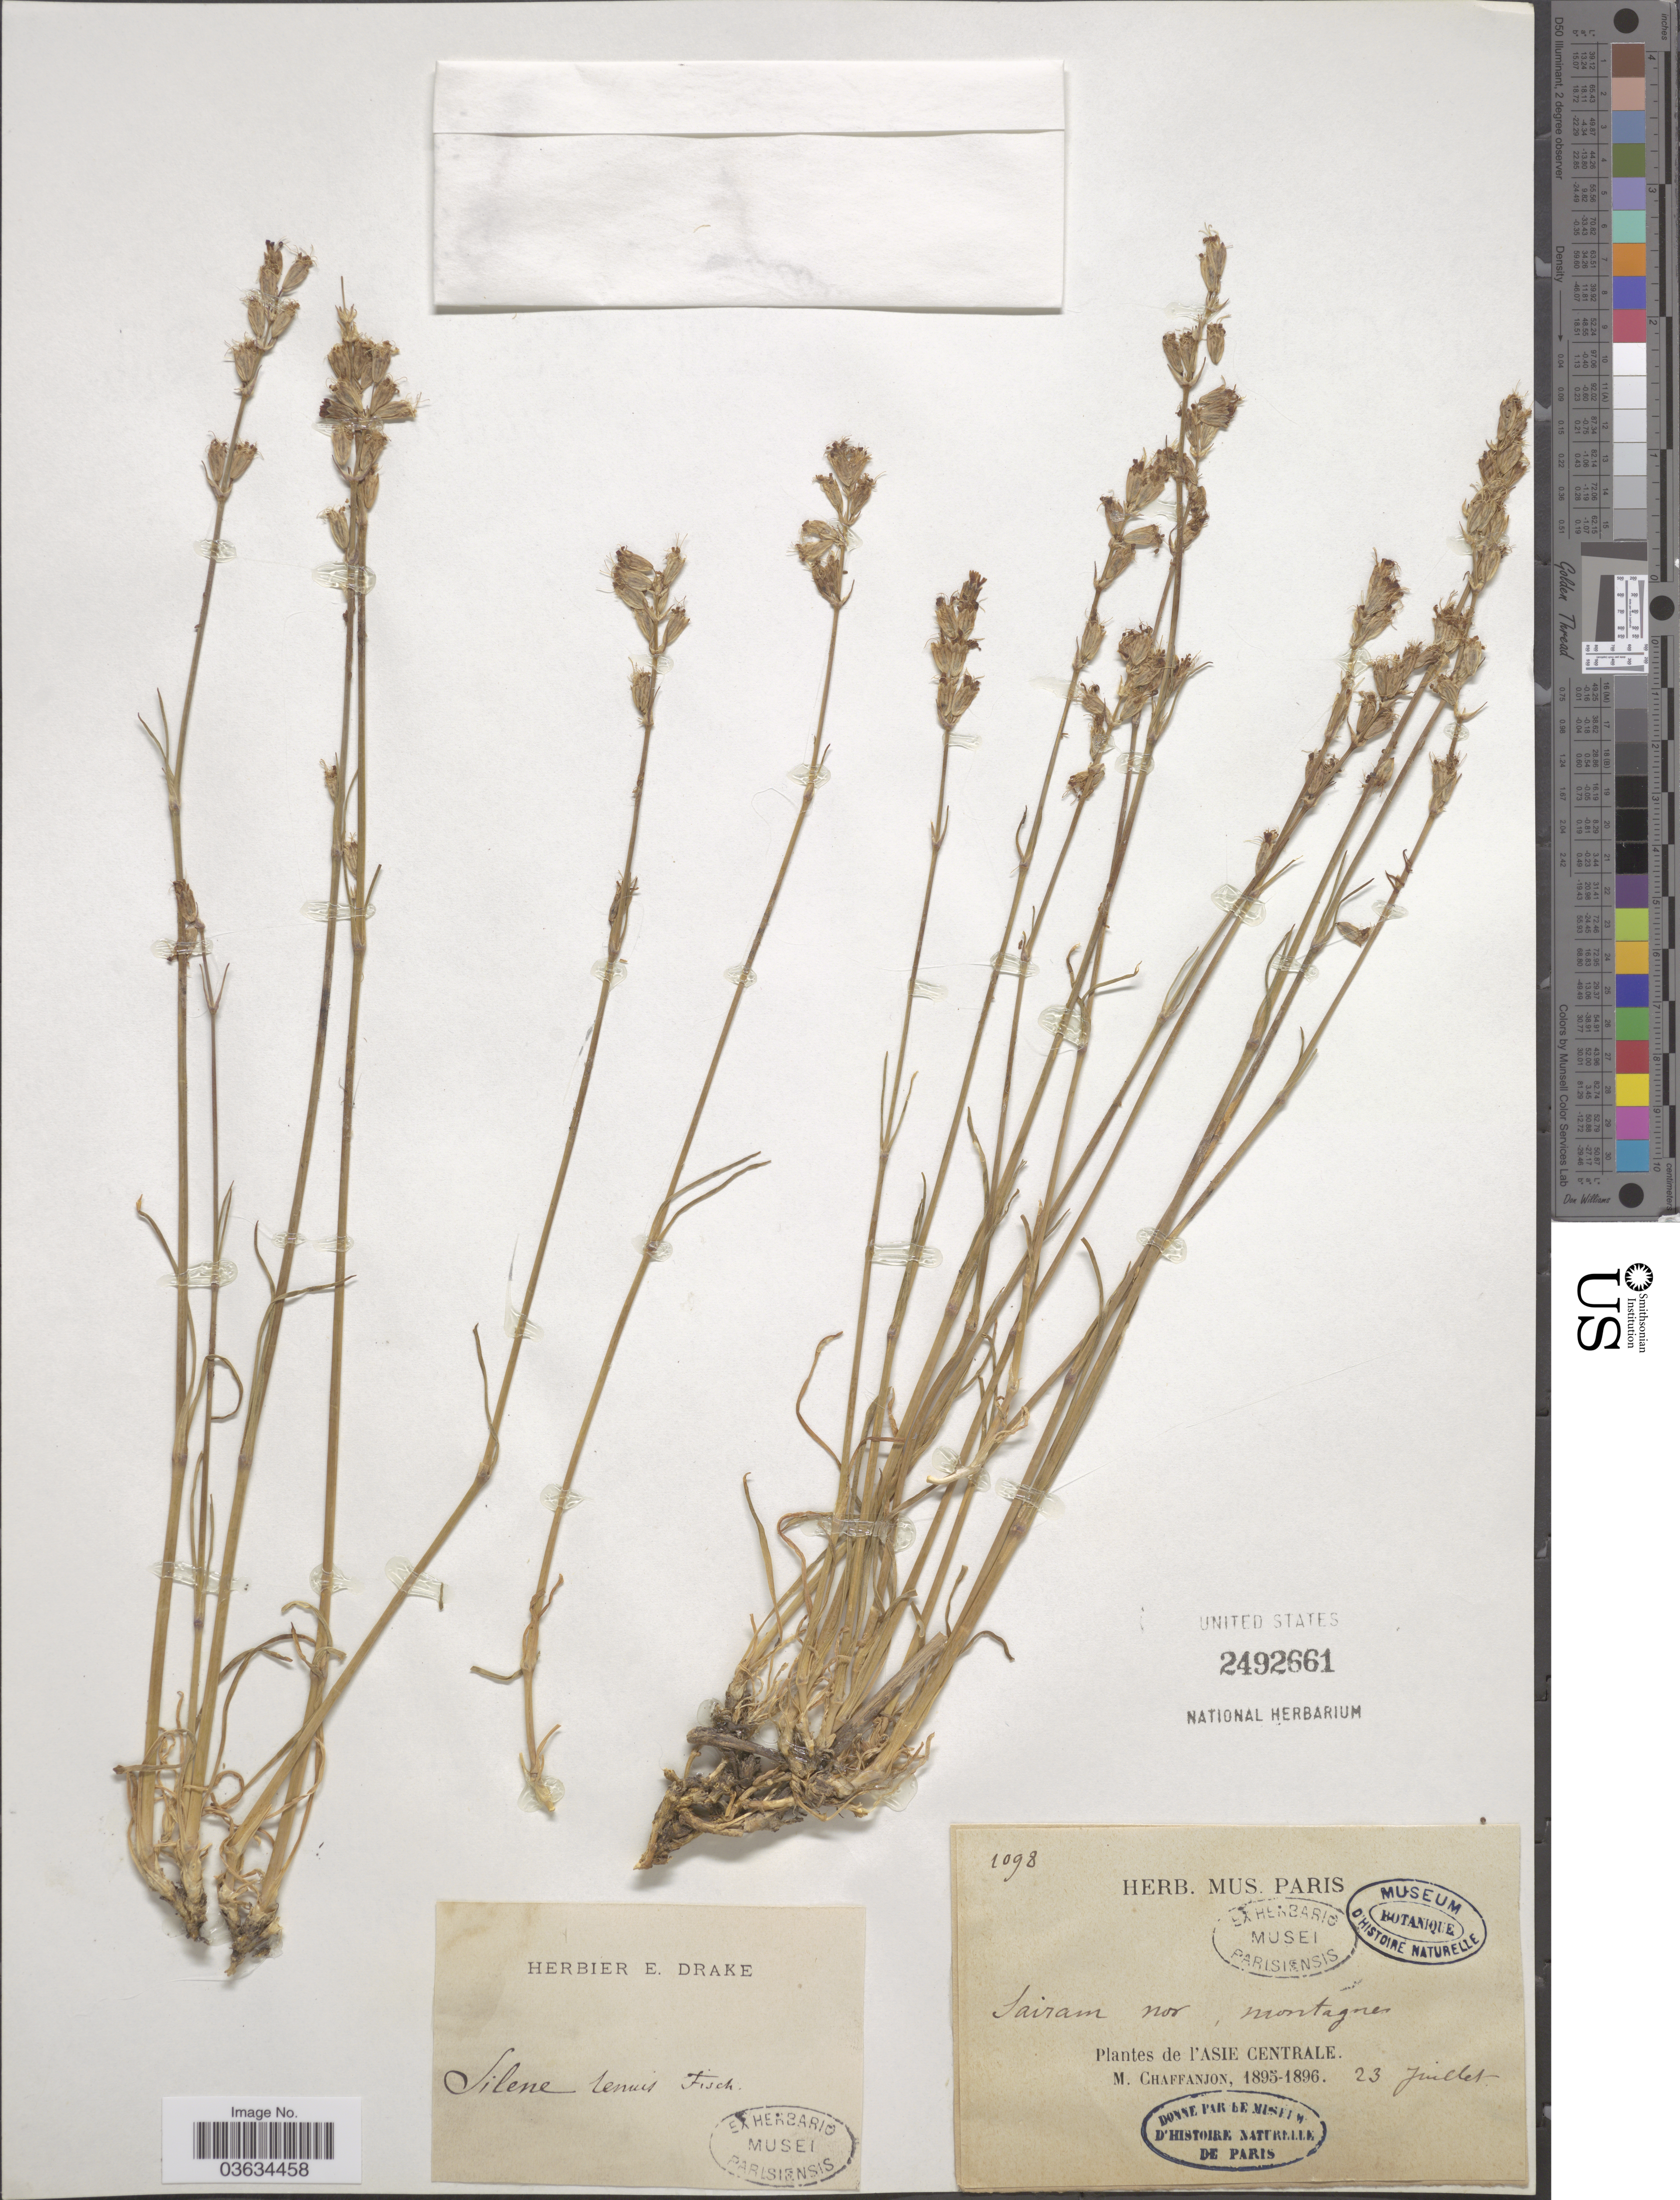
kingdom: Plantae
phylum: Tracheophyta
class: Magnoliopsida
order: Caryophyllales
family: Caryophyllaceae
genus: Silene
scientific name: Silene tenuis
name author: Willd.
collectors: M. Chaffanjon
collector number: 1098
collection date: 1895-07-23/1896-07-23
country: Kazakhstan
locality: L'Asie Centrale. Sairam nor, montagne.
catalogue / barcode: US 2492661